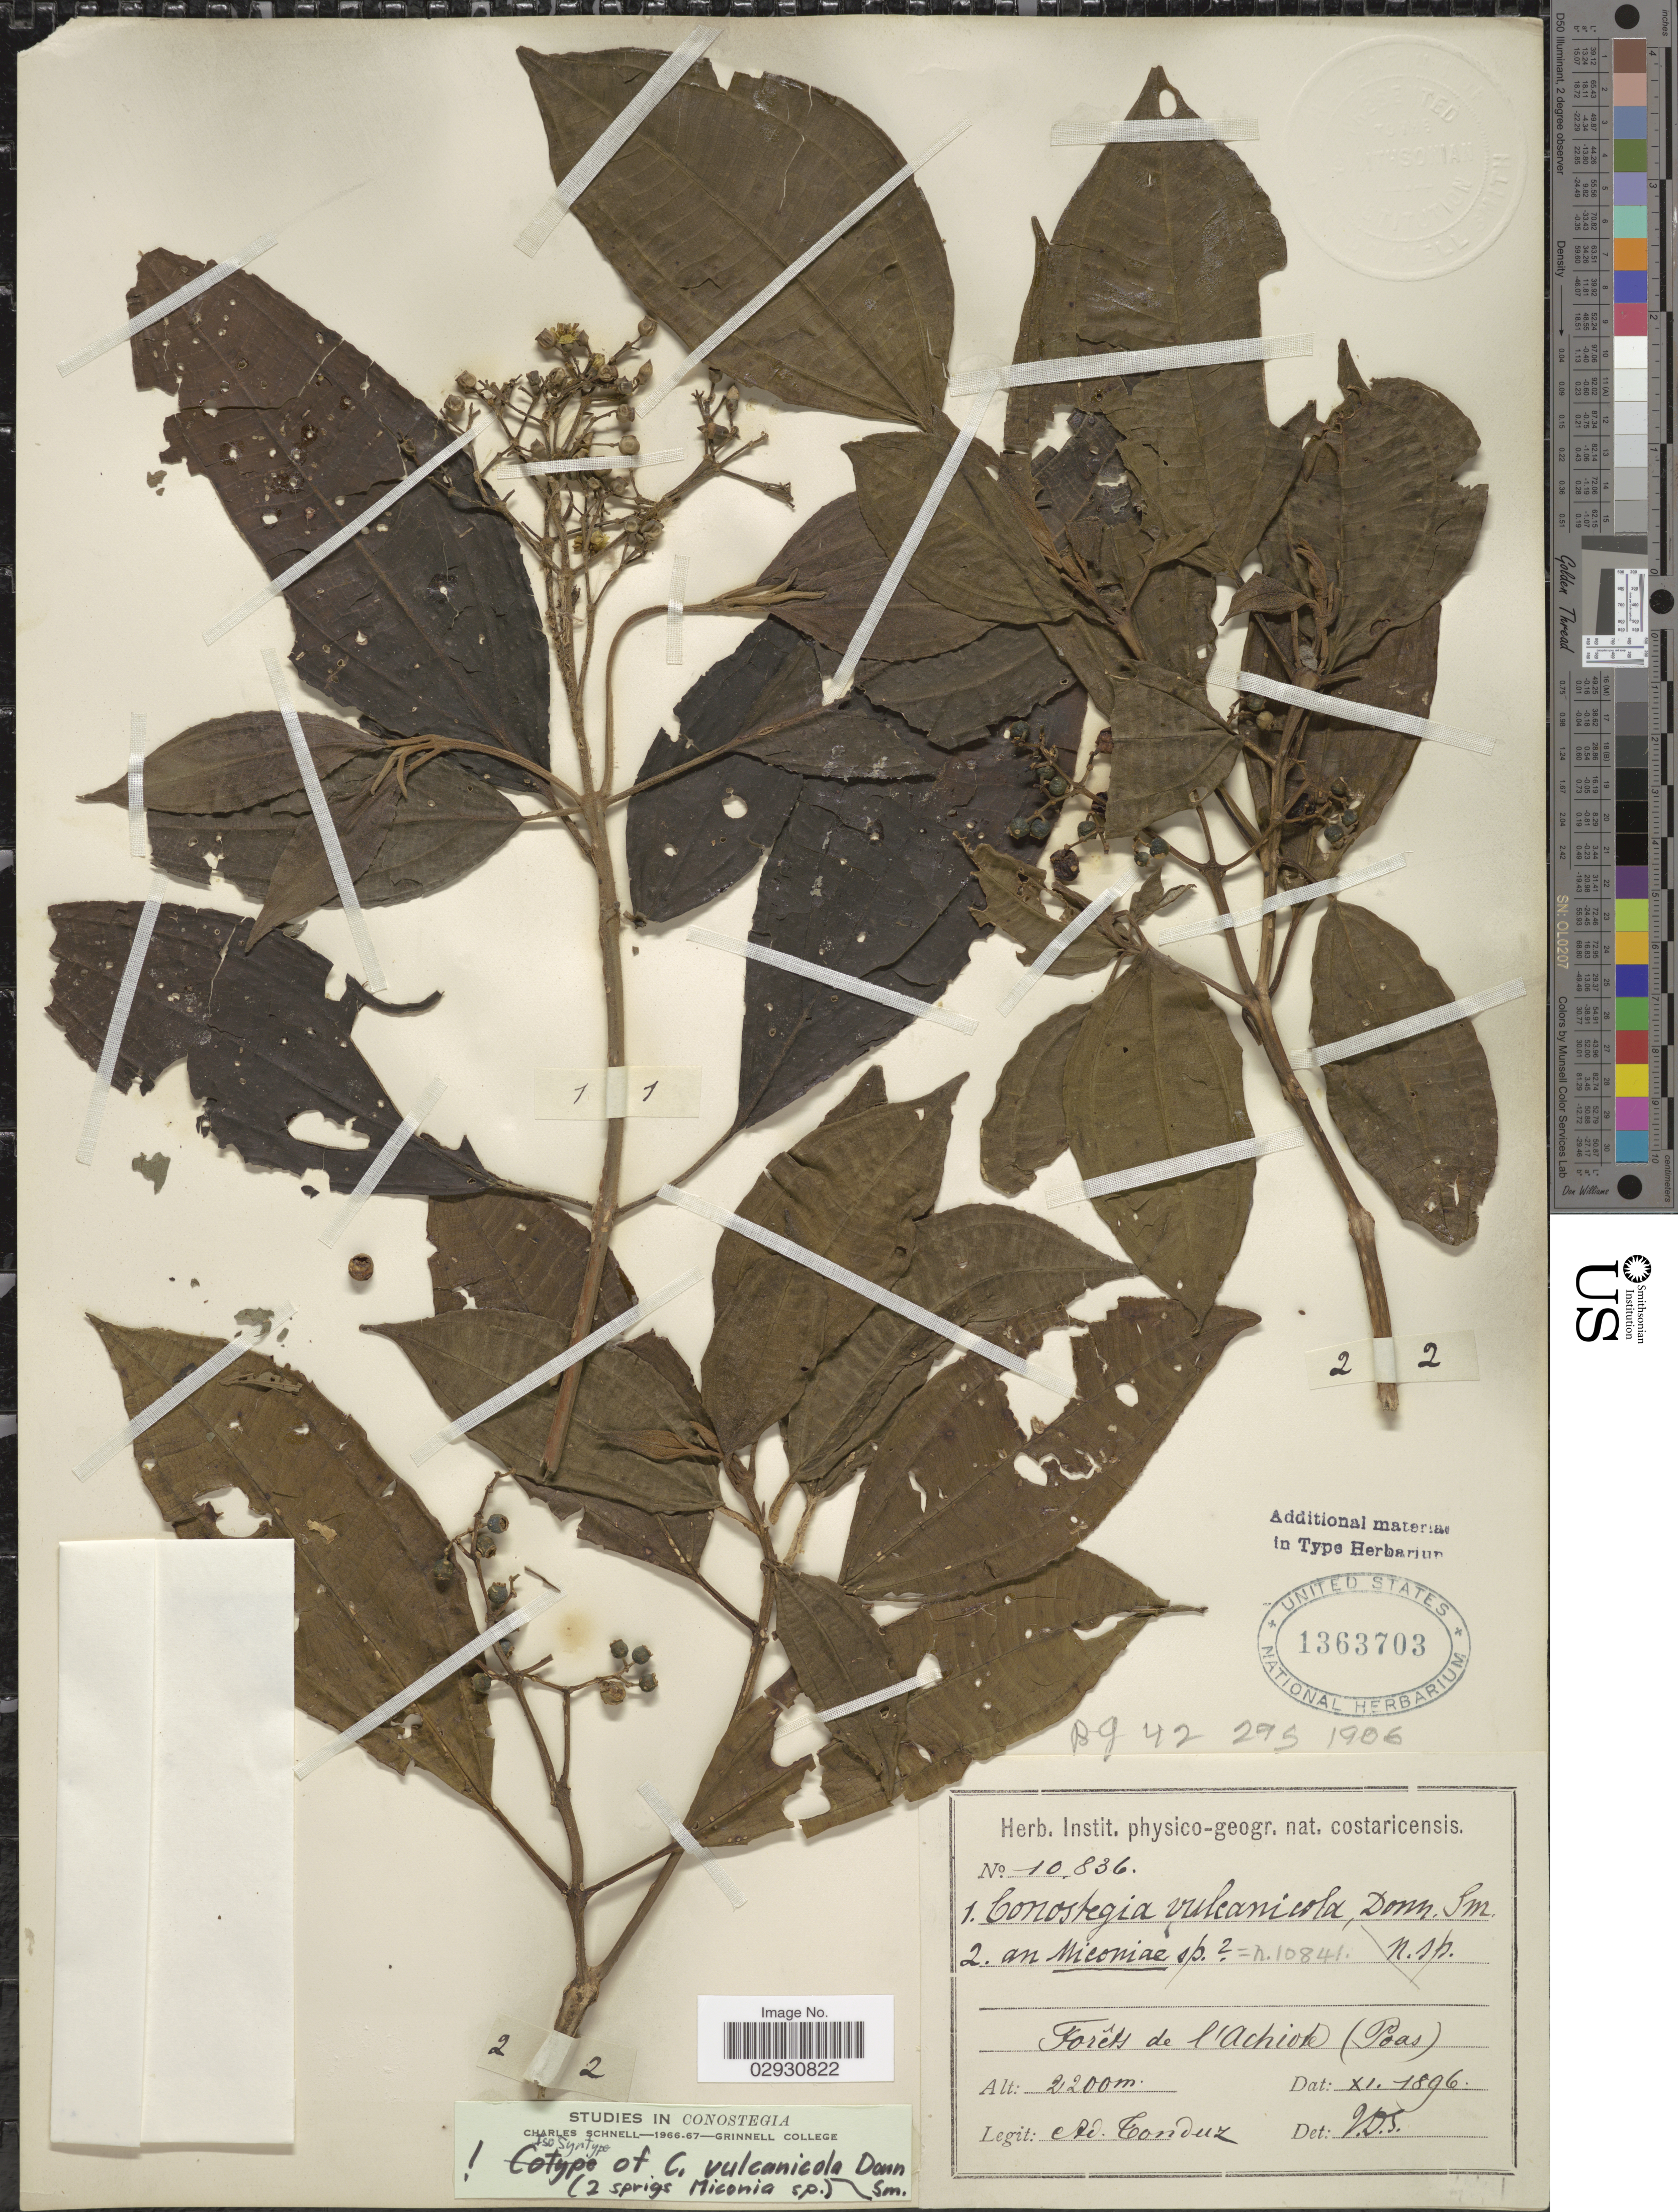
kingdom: Plantae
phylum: Tracheophyta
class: Magnoliopsida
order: Myrtales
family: Melastomataceae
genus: Conostegia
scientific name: Conostegia vulcanicola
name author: Donn. Sm.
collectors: A. Tonduz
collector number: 10836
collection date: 1896-11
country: Costa Rica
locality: Forêts de l'Achiote (Poas).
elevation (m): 2200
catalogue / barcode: US 1363703